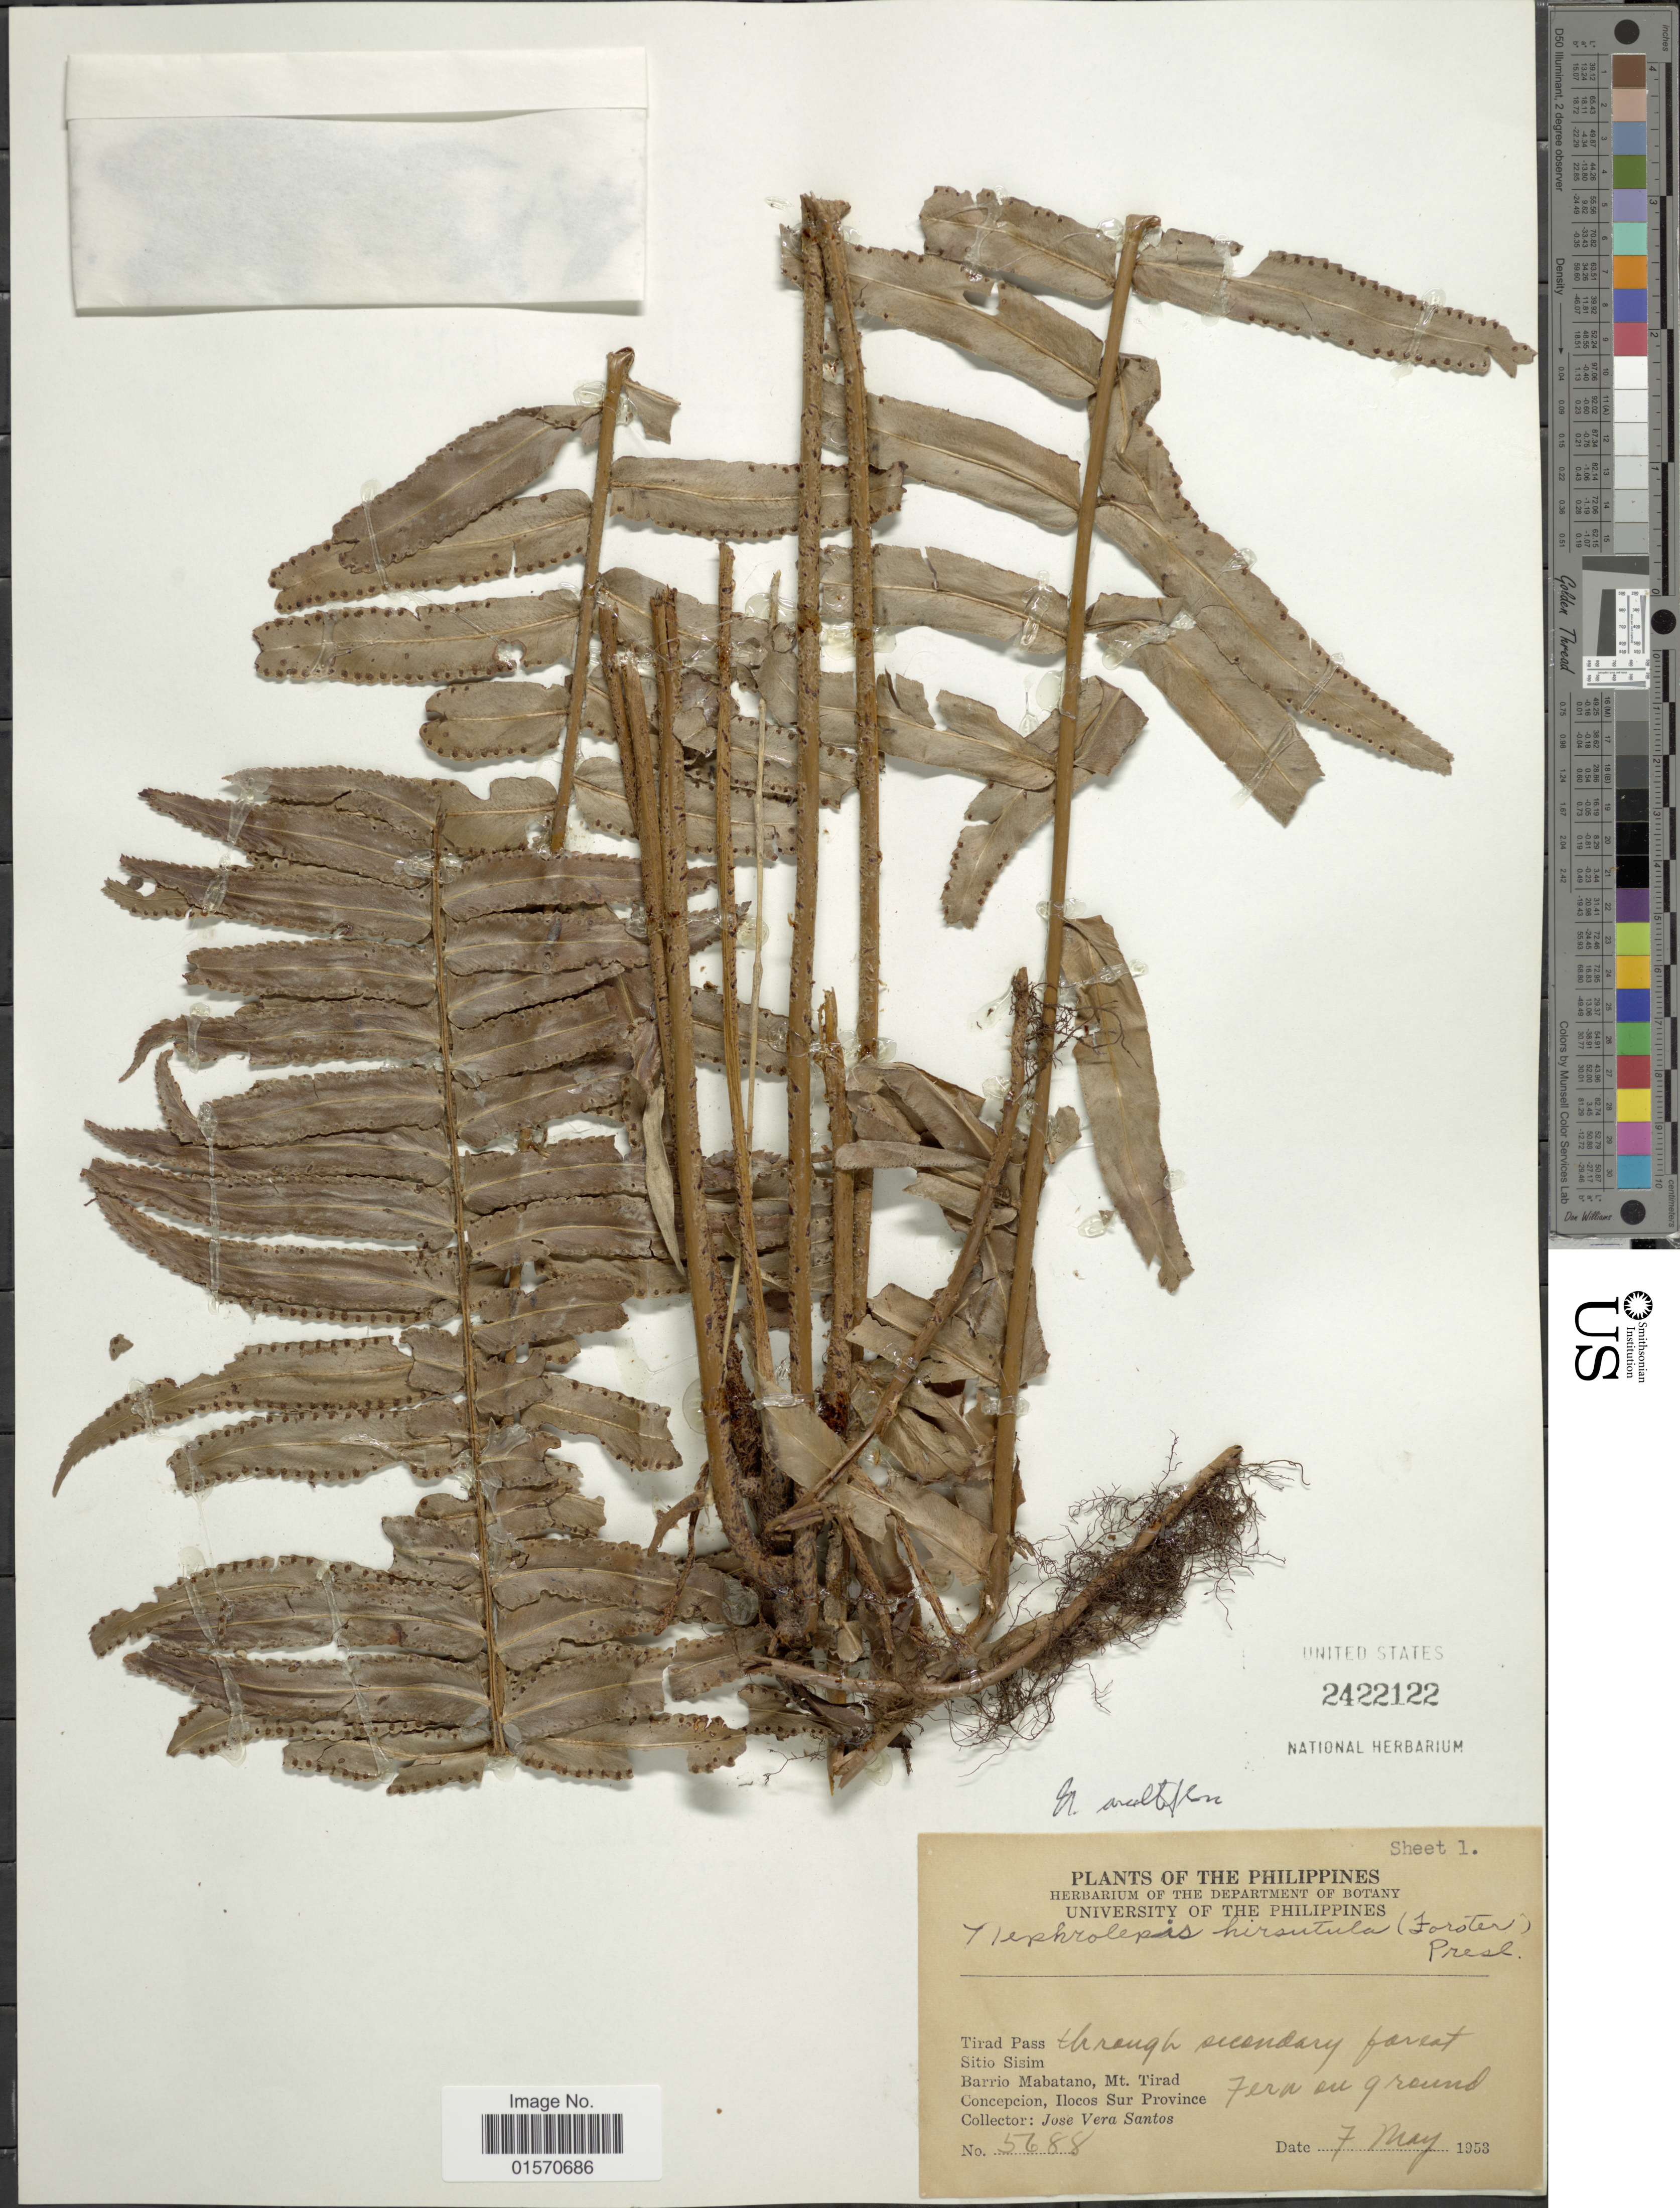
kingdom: Plantae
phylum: Tracheophyta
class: Polypodiopsida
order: Polypodiales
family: Nephrolepidaceae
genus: Nephrolepis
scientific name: Nephrolepis multiflora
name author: (Roxb.) F.M. Jarrett ex C.V. Morton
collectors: J. Santos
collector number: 5688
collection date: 1953-05-07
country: Philippines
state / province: Ilocos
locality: Tirad Pass. Sitio Sisim. Barrio Mabatano, Mt. Tirad. Concepcion, Ilocos Sur Province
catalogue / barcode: US 2422122